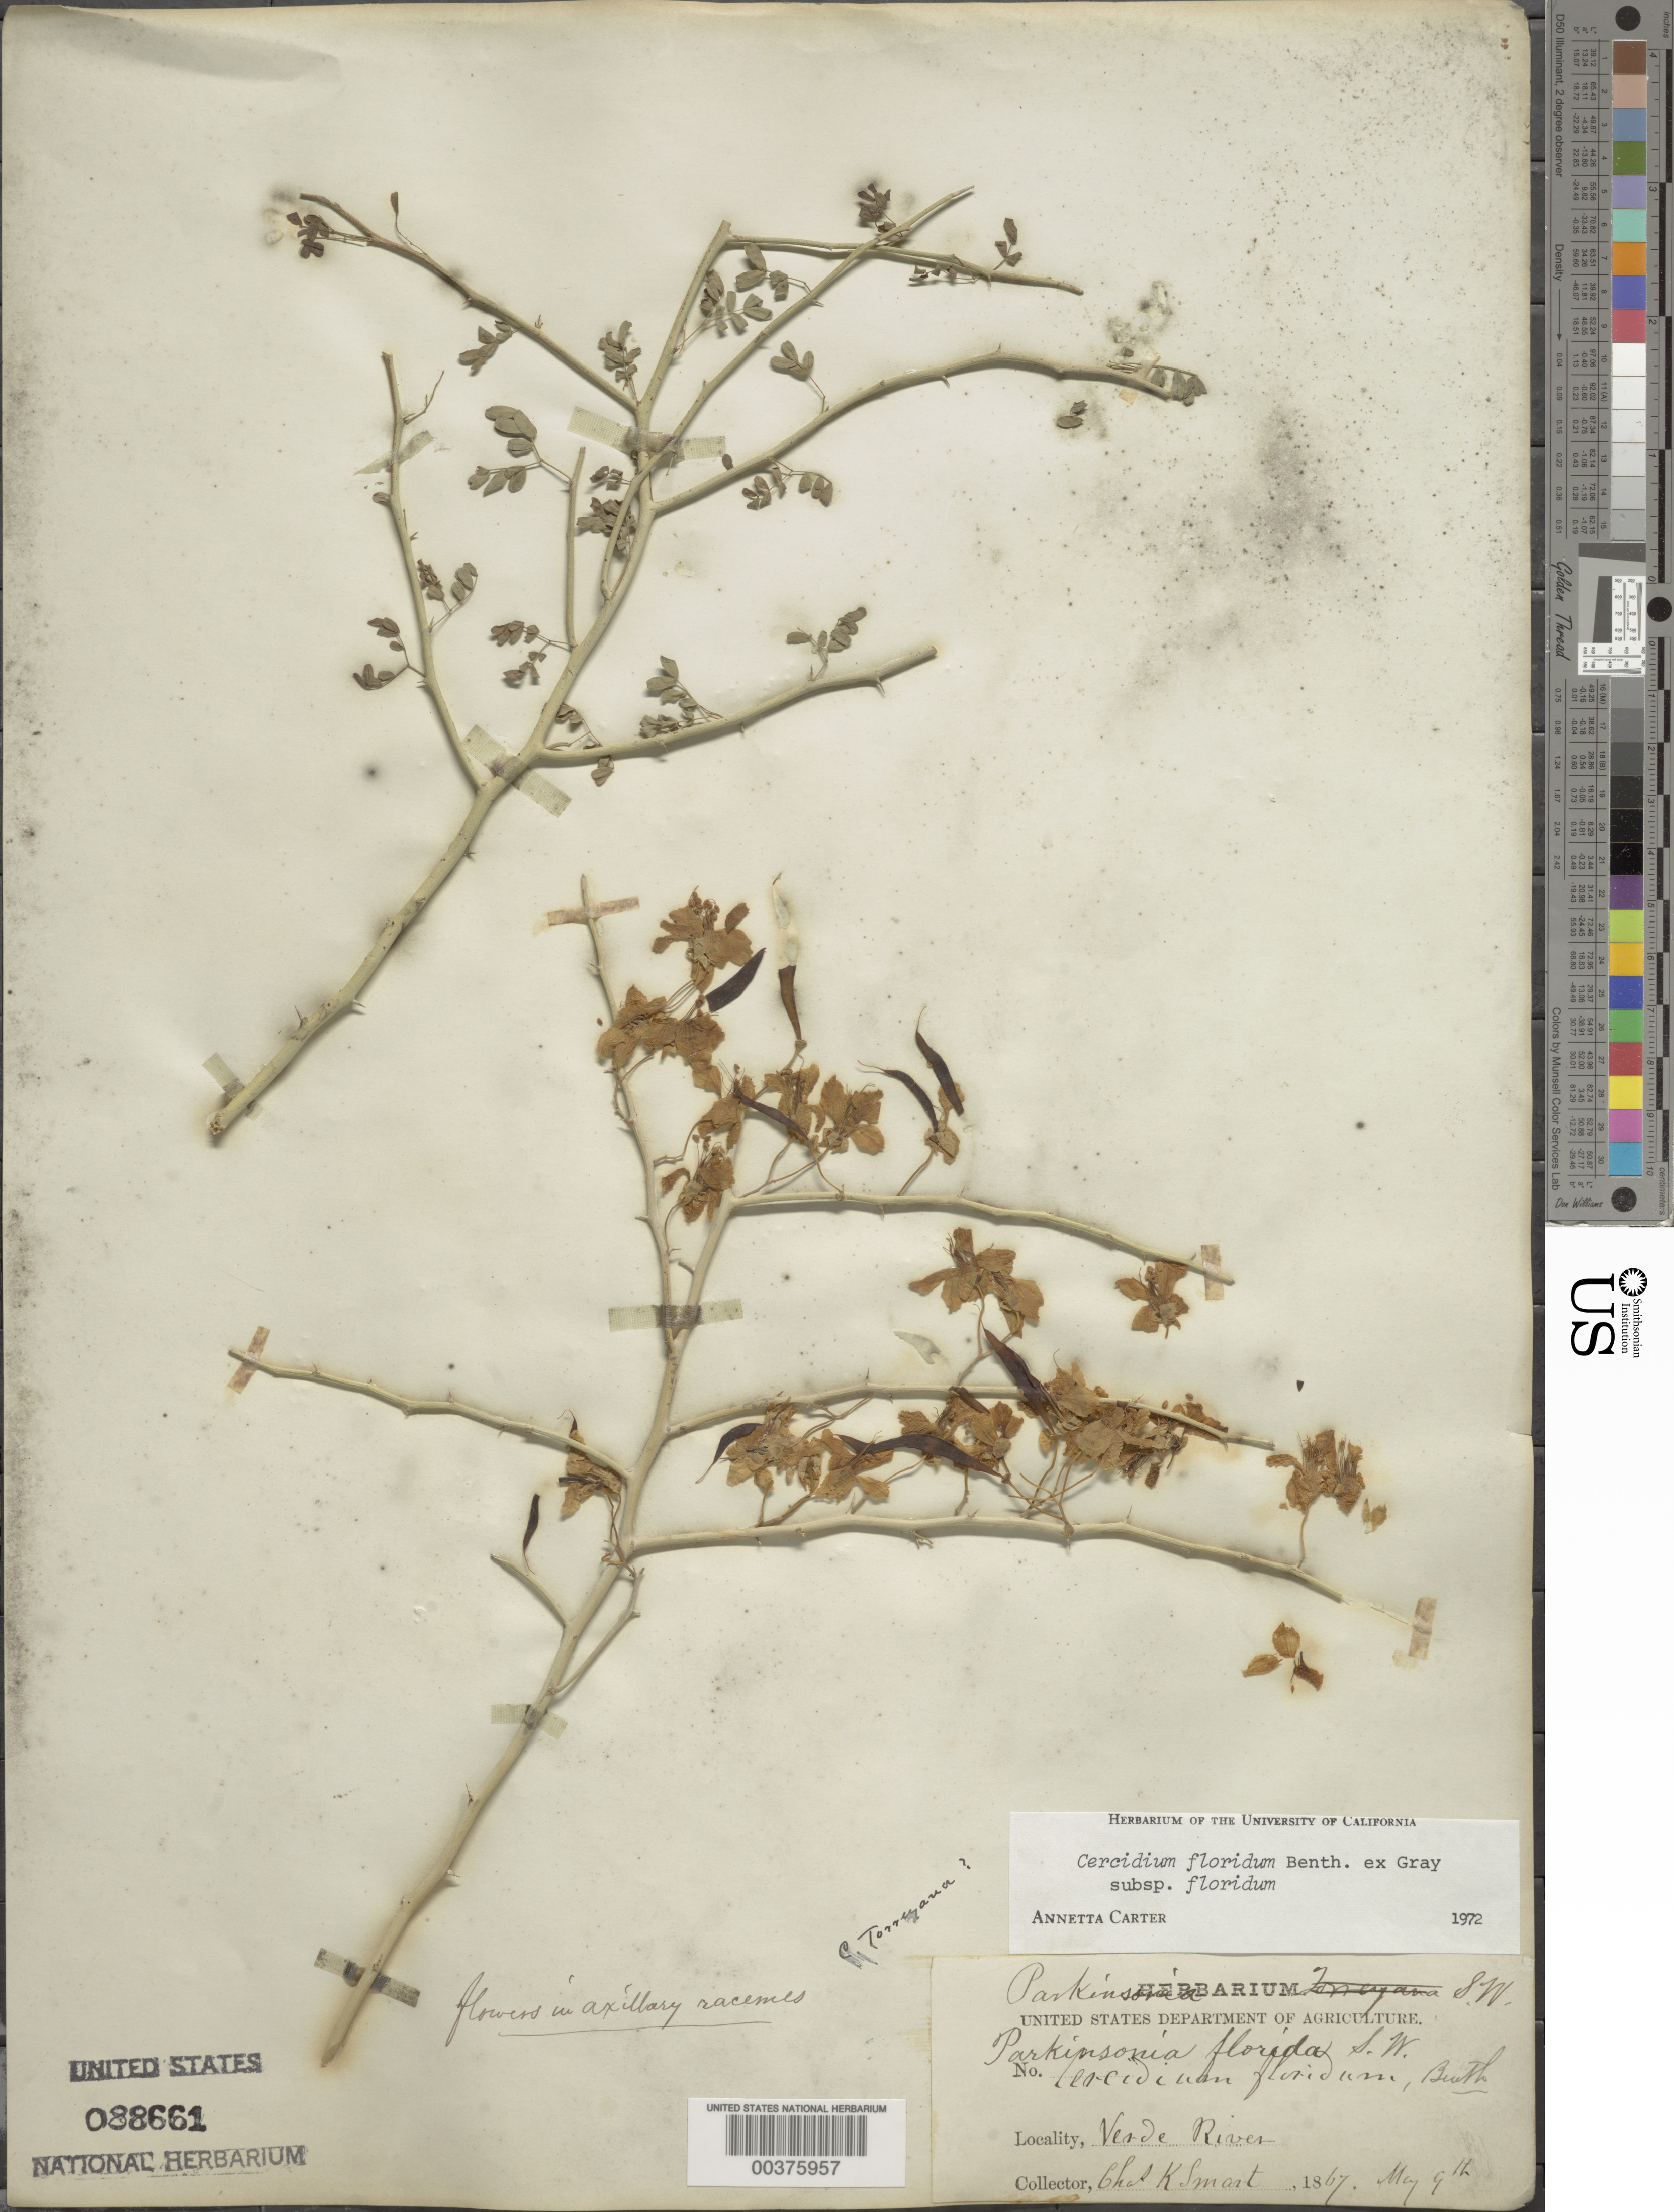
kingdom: Plantae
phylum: Tracheophyta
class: Magnoliopsida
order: Fabales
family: Fabaceae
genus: Parkinsonia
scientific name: Parkinsonia florida subsp. florida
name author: (Benth. ex A. Gray) S. Watson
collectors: C. Smart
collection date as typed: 09 May 1867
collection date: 1867-05-09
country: United States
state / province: Arizona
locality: Verde river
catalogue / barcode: US 88661